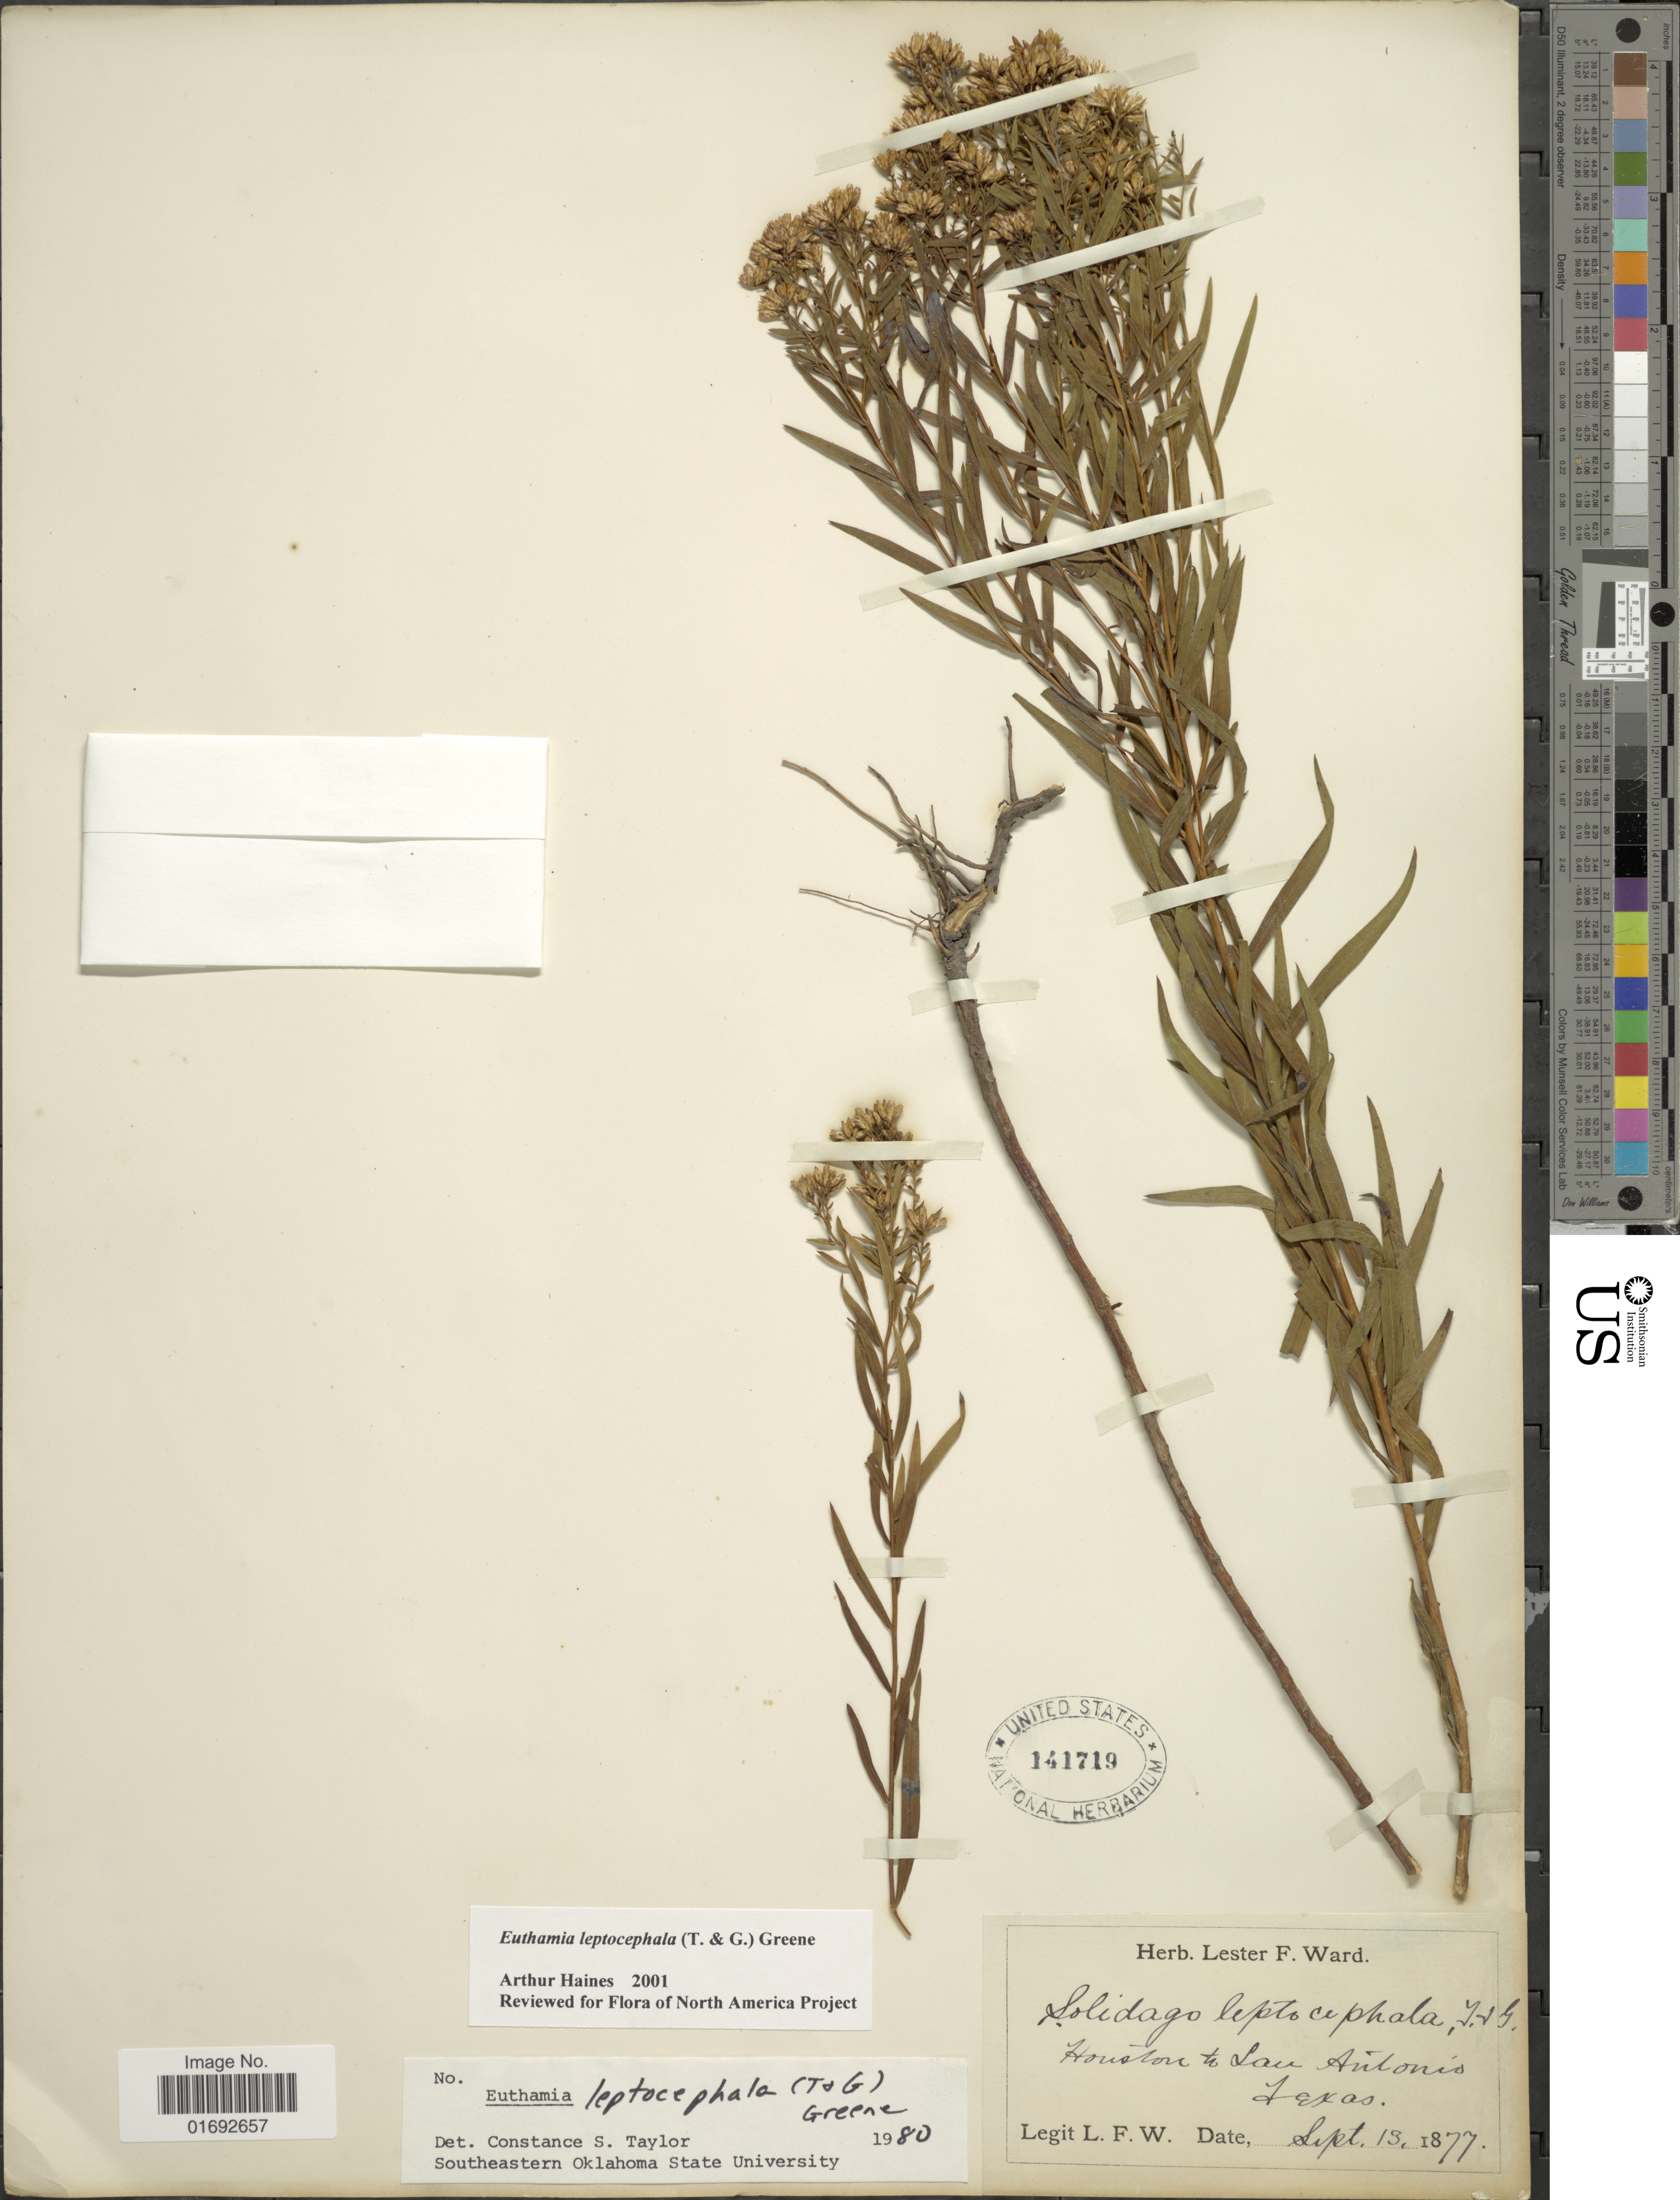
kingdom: Plantae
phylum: Tracheophyta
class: Magnoliopsida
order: Asterales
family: Asteraceae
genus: Euthamia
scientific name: Euthamia leptocephala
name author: (Torr. & A. Gray) Greene ex Porter & Britton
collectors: L. F. Ward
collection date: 1877-09-13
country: United States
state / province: Texas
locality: Houston to San Antonio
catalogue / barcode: US 141719